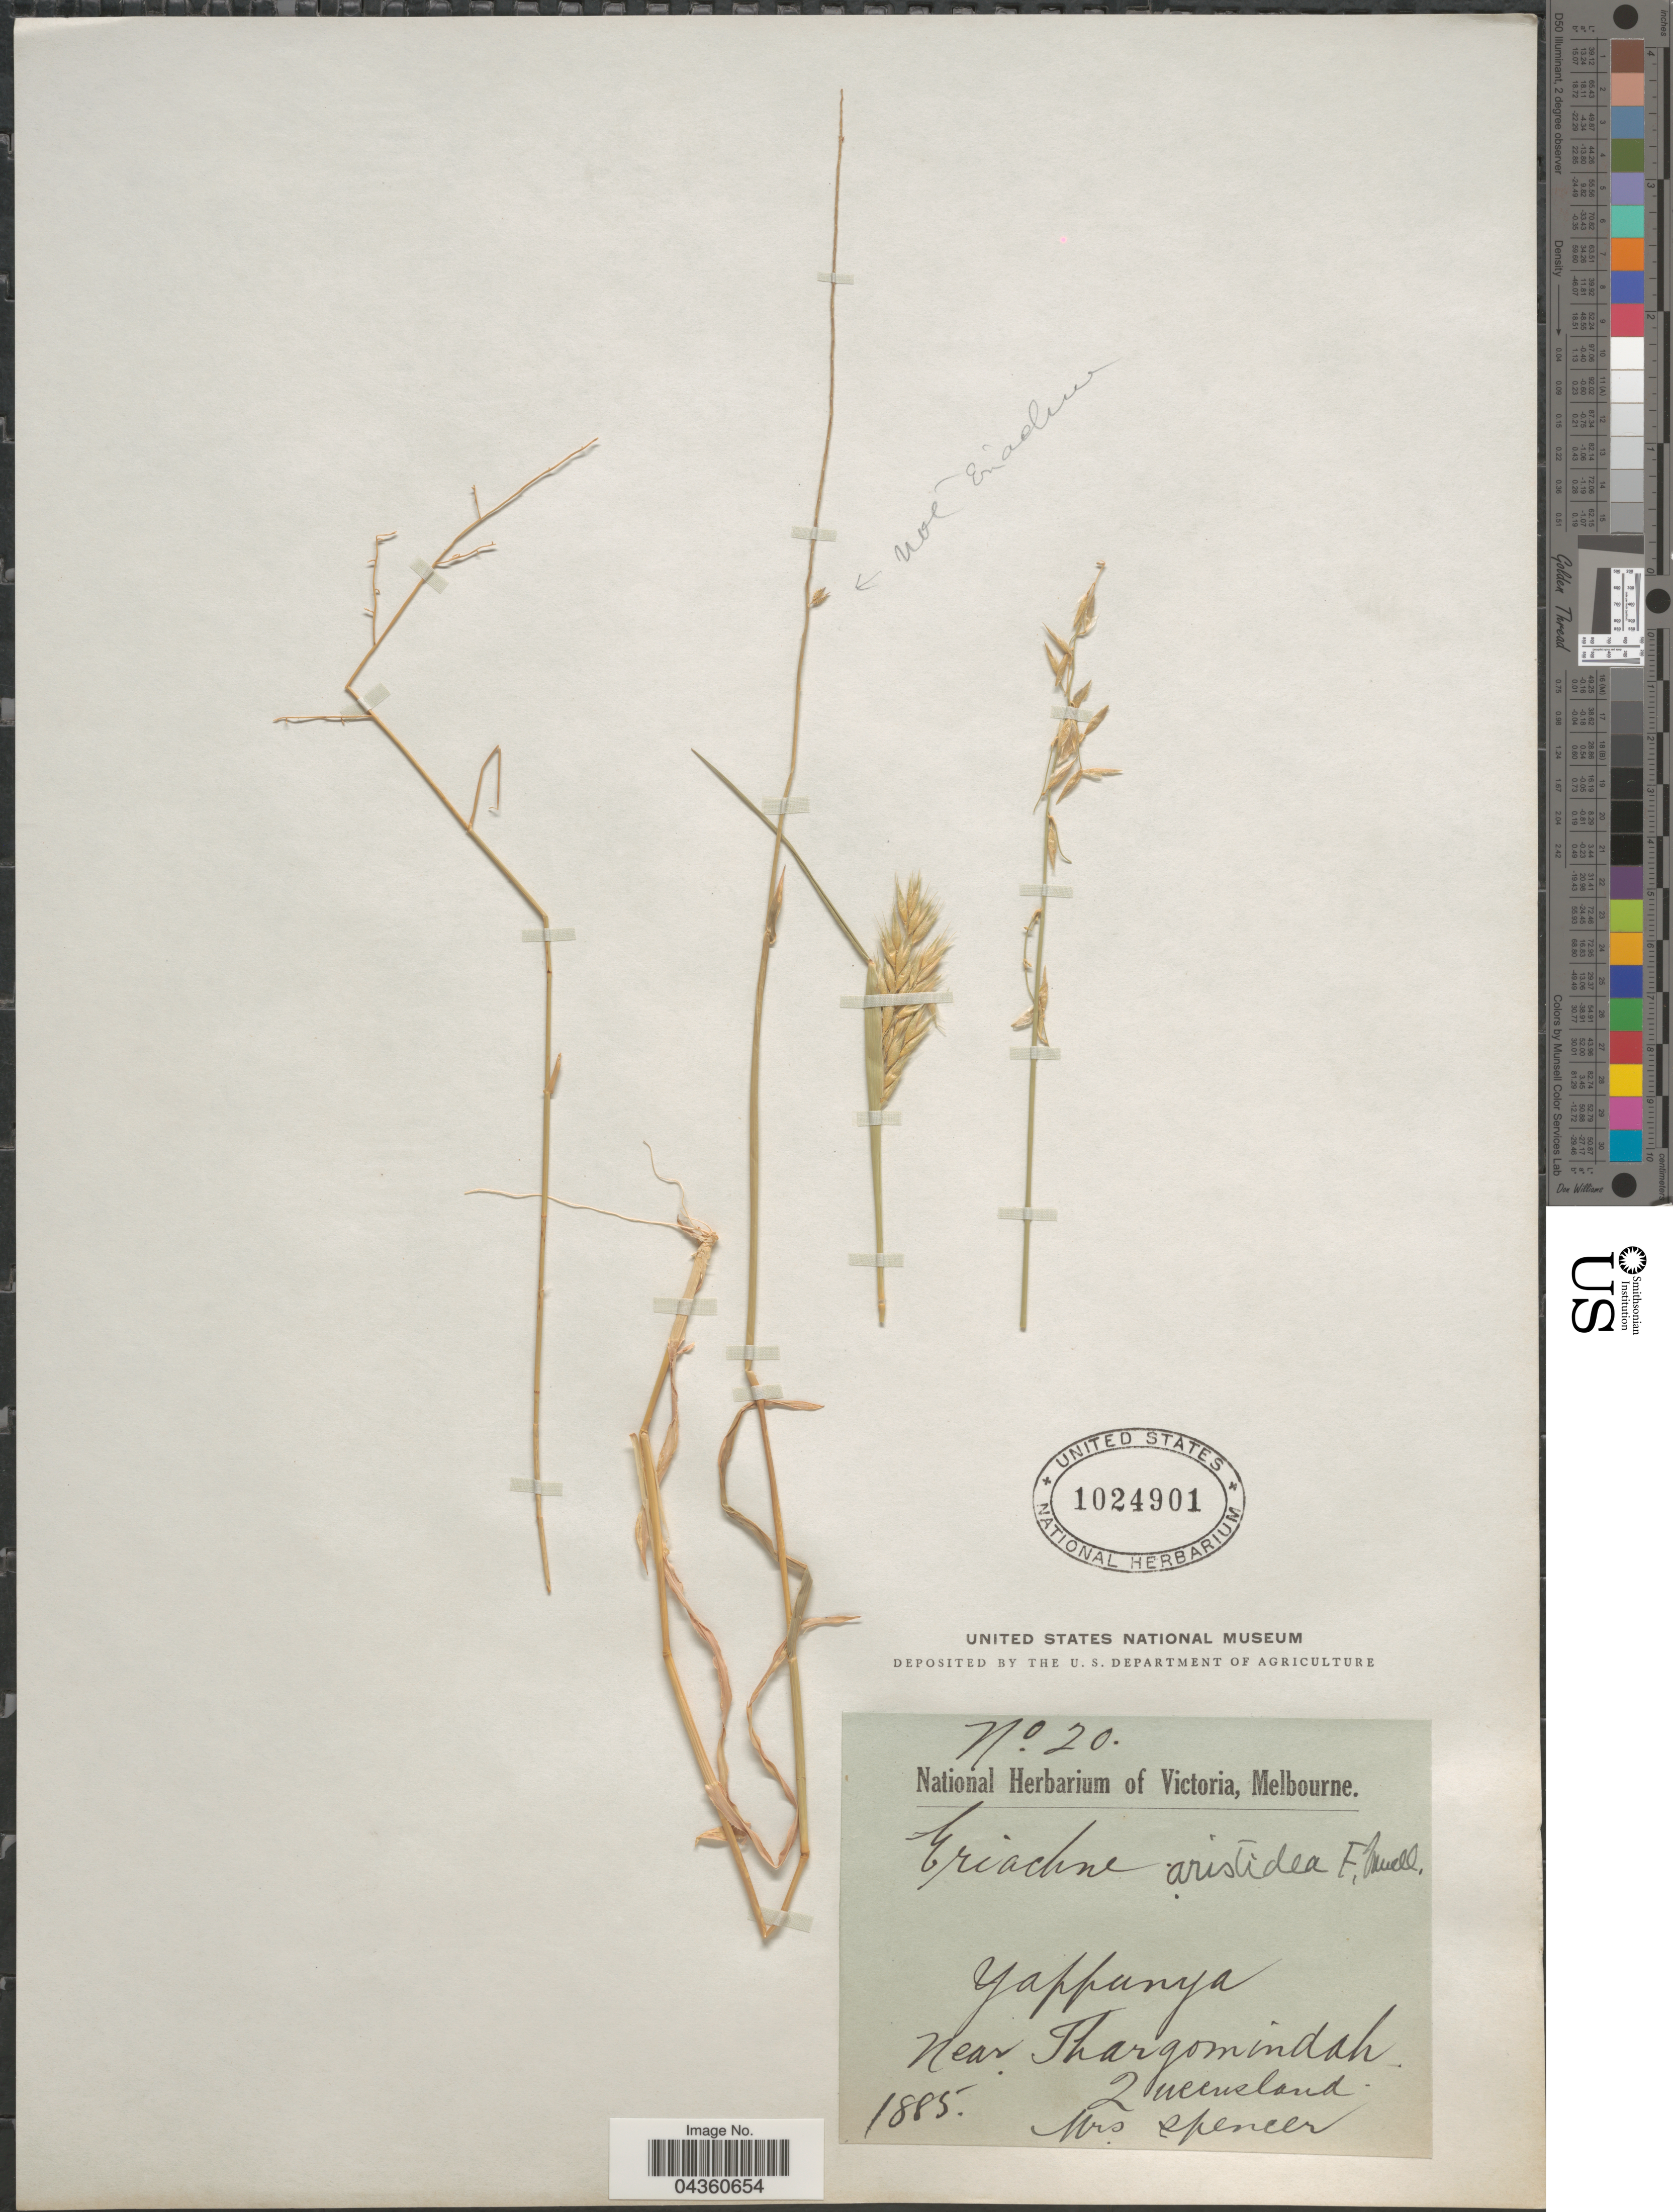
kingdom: Plantae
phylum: Tracheophyta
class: Liliopsida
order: Poales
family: Poaceae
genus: Eriachne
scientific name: Eriachne aristidea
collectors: Spencer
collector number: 20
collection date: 1885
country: Australia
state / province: Queensland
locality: Yappanya. Near Thargomindah.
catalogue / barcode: US 1024901